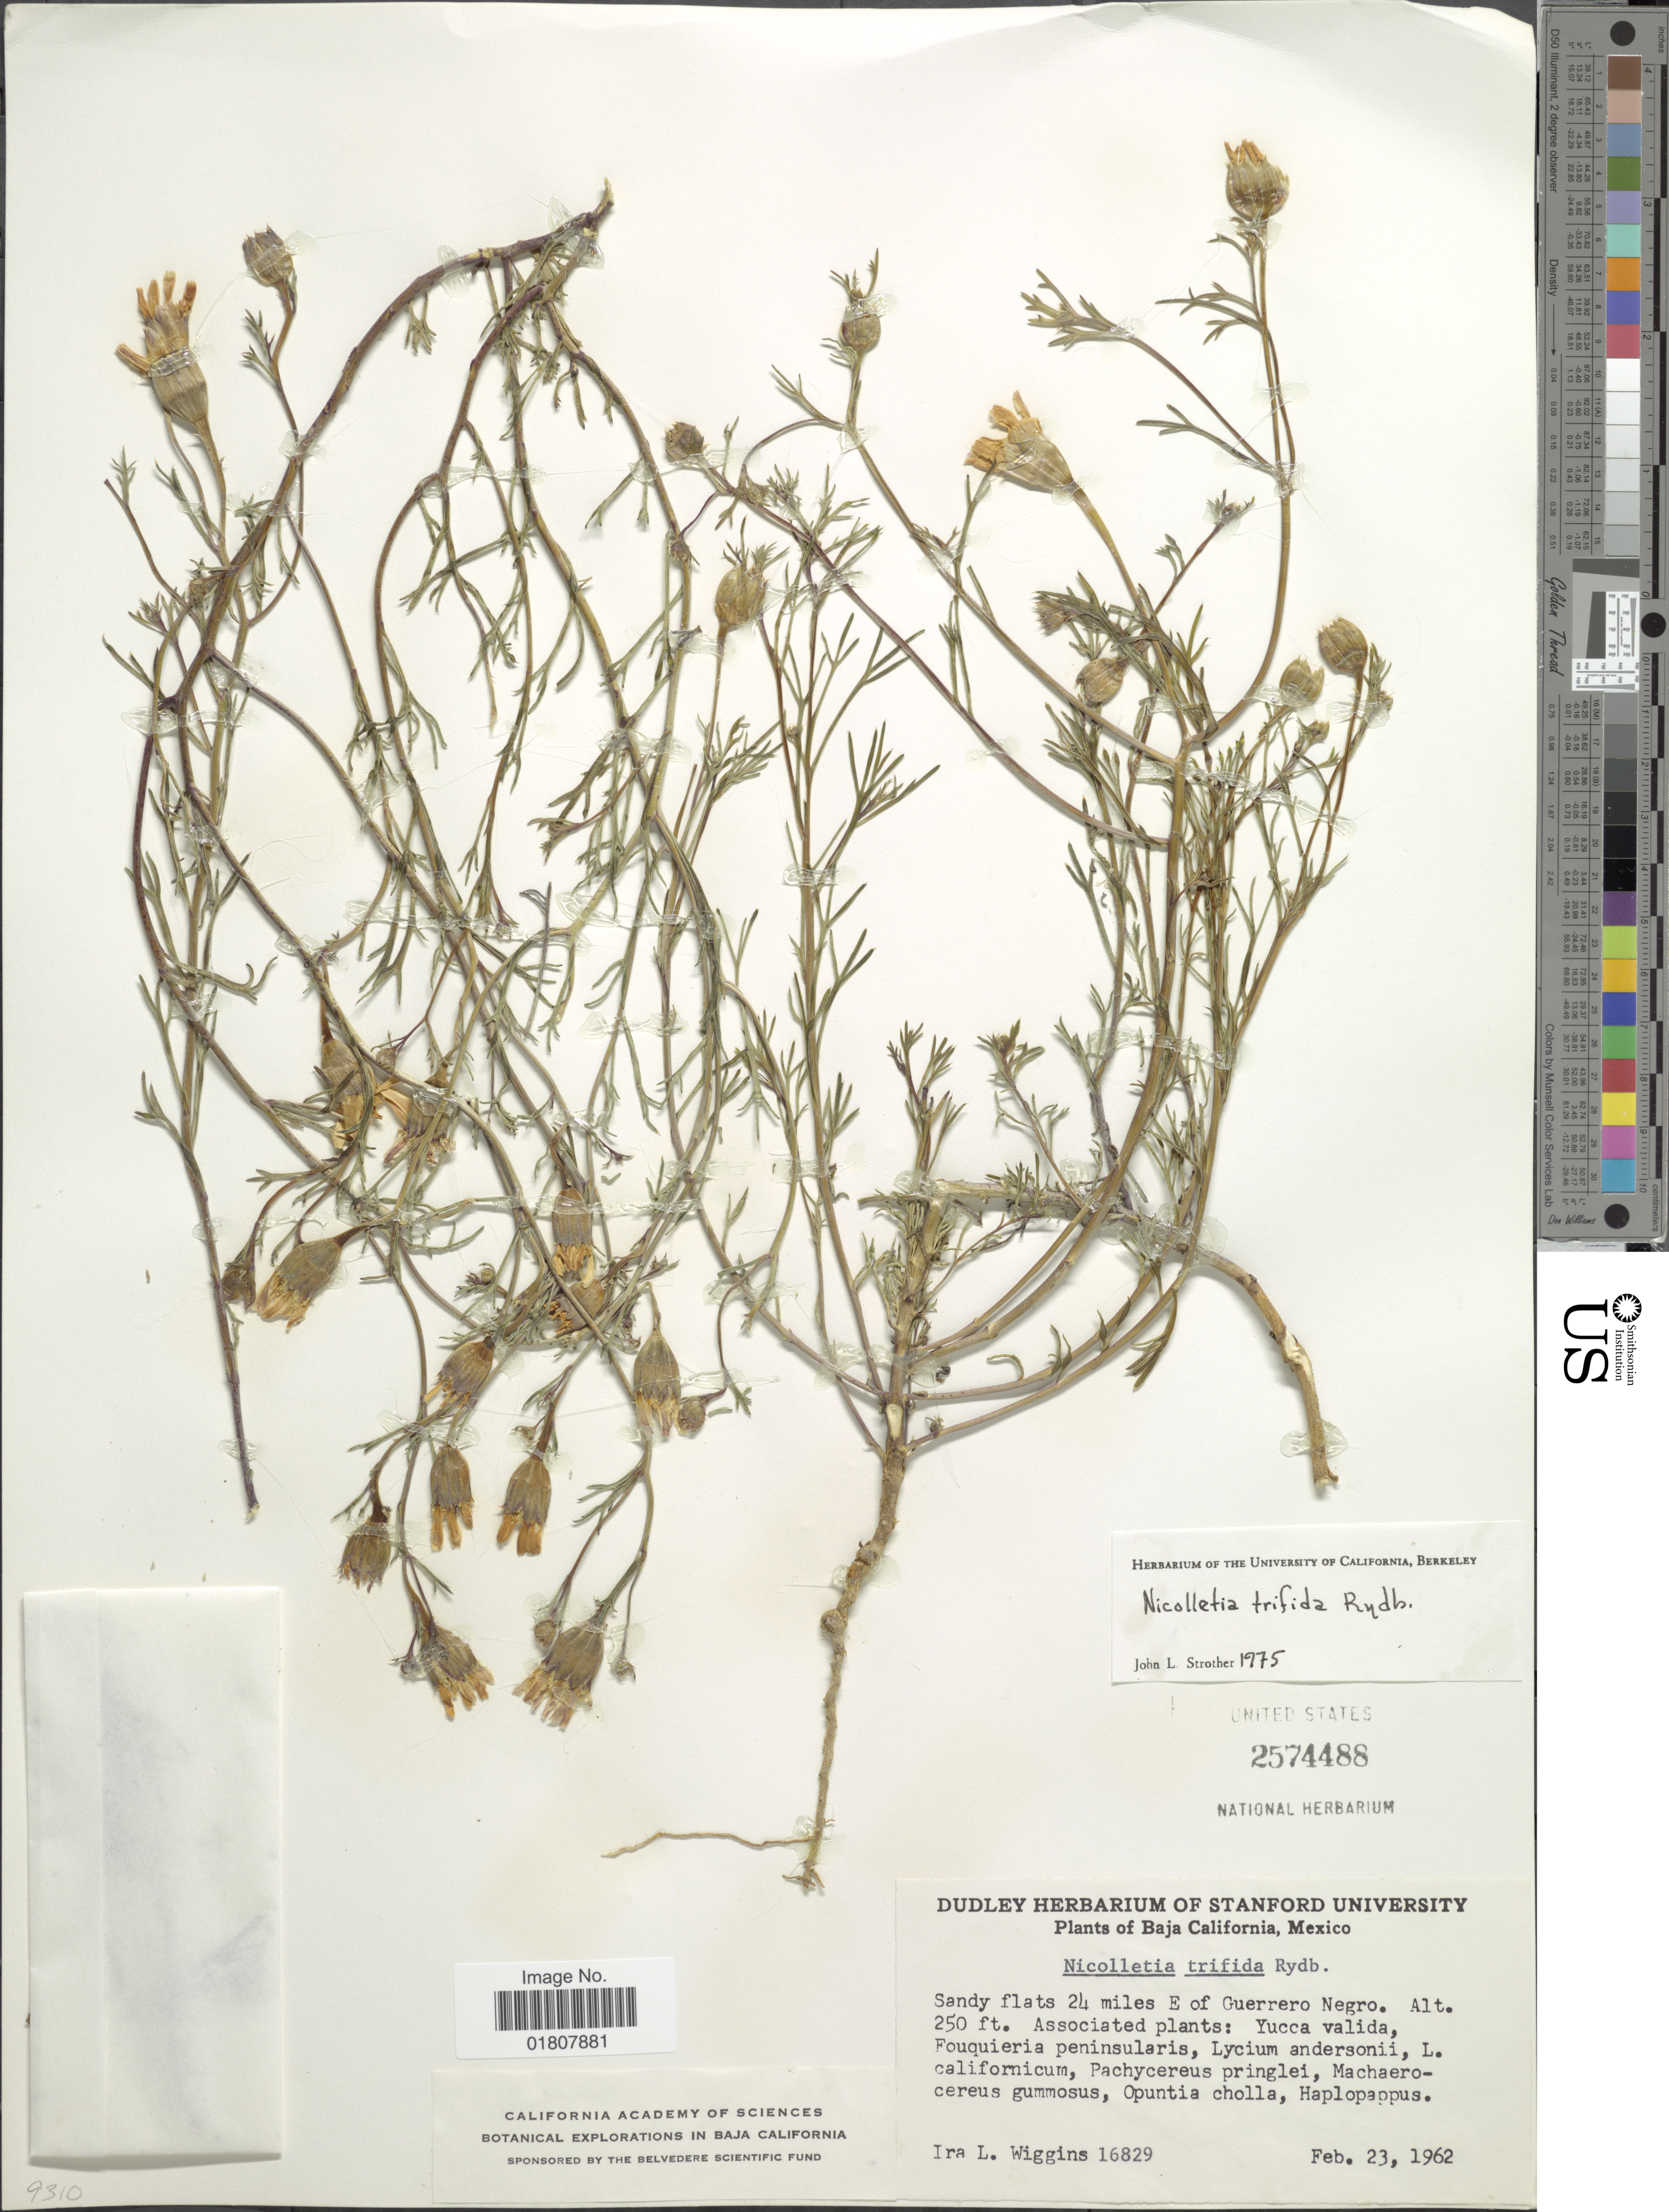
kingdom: Plantae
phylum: Tracheophyta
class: Magnoliopsida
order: Asterales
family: Asteraceae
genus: Nicolletia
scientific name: Nicolletia trifida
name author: Rydb.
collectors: I. L. Wiggins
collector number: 16829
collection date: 1962-02-23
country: Mexico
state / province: Baja California Sur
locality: Sandy flats 24 miles E of Guerrero Negro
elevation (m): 76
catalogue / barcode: US 2574488